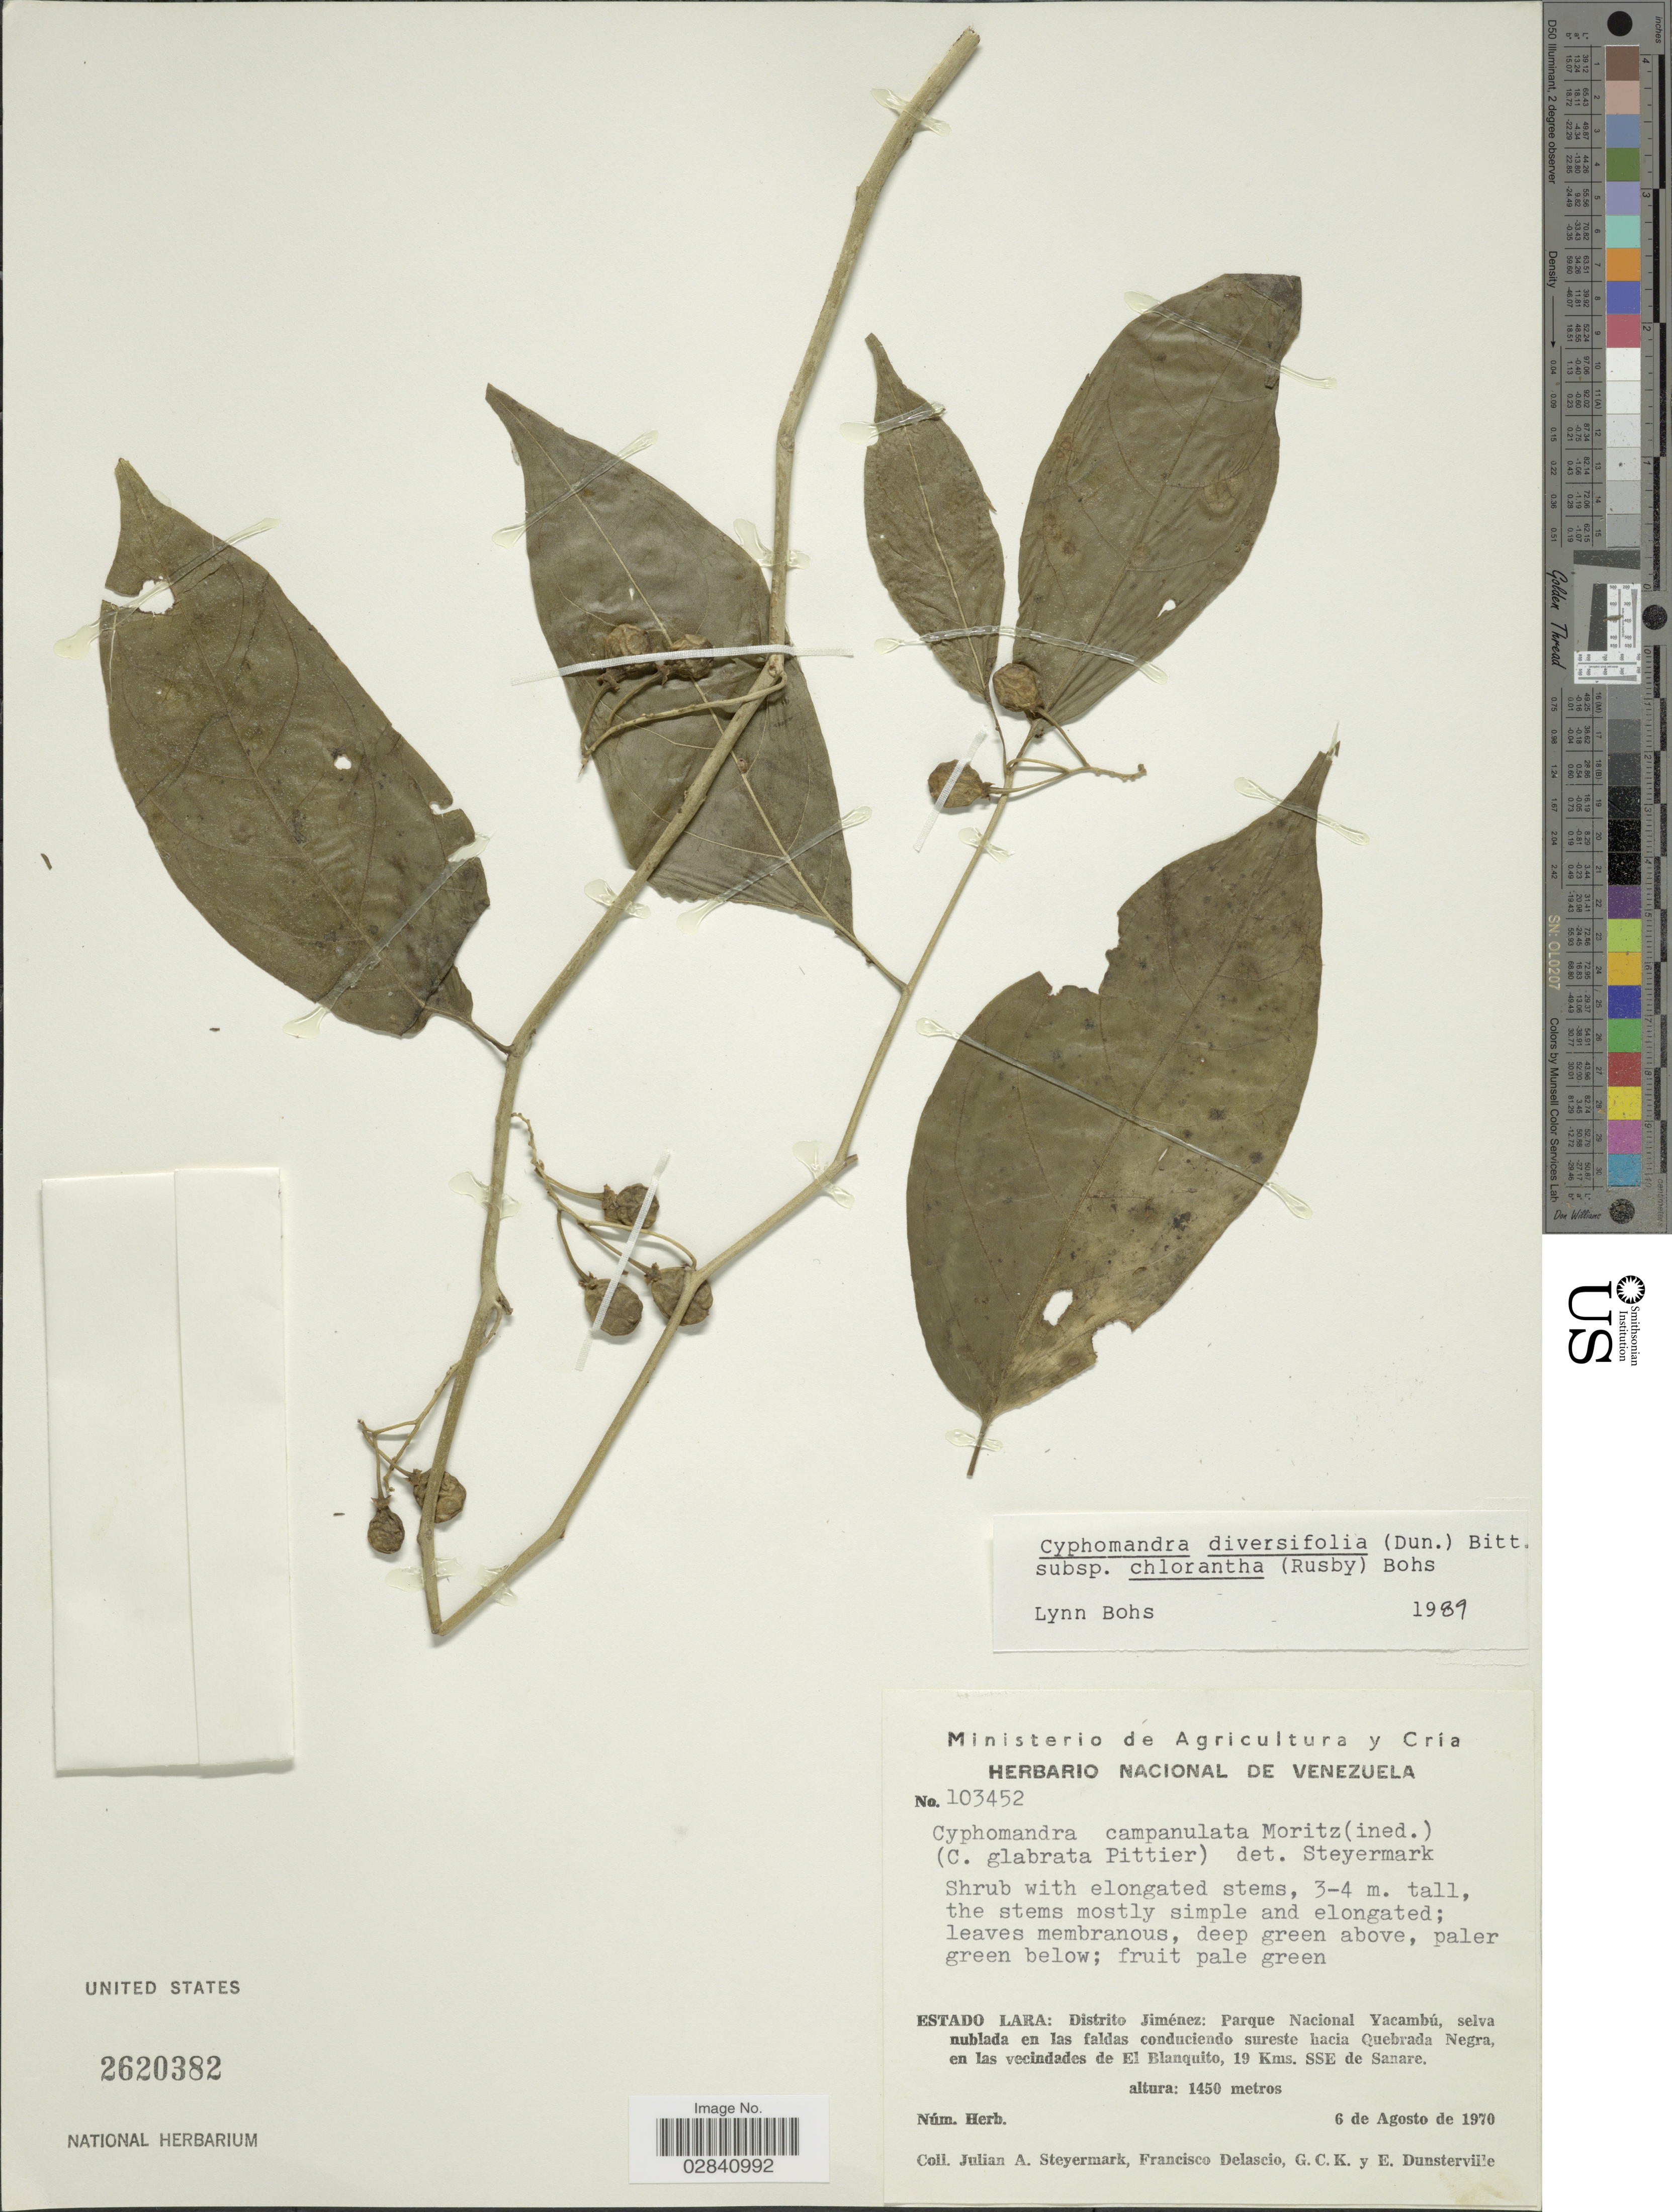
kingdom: Plantae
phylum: Tracheophyta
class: Magnoliopsida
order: Solanales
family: Solanaceae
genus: Cyphomandra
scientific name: Cyphomandra diversifolia subsp. chlorantha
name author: (Dun.) Bitt.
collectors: J. Steyermark, F. Delascio, G. C. K. Dunsterville & E. Dunsterville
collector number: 103452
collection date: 1970-08-06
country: Venezuela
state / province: Lara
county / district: Jiménez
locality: Distrito Jiménez: Parque Nacional Yacambú, selva nublada en las faldas conduciendo sureste hacia Quebrada Negra, en las vecindades de El Blanquito, 19 Kms. SSE. de Sanare.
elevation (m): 1450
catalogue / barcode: US 2620382